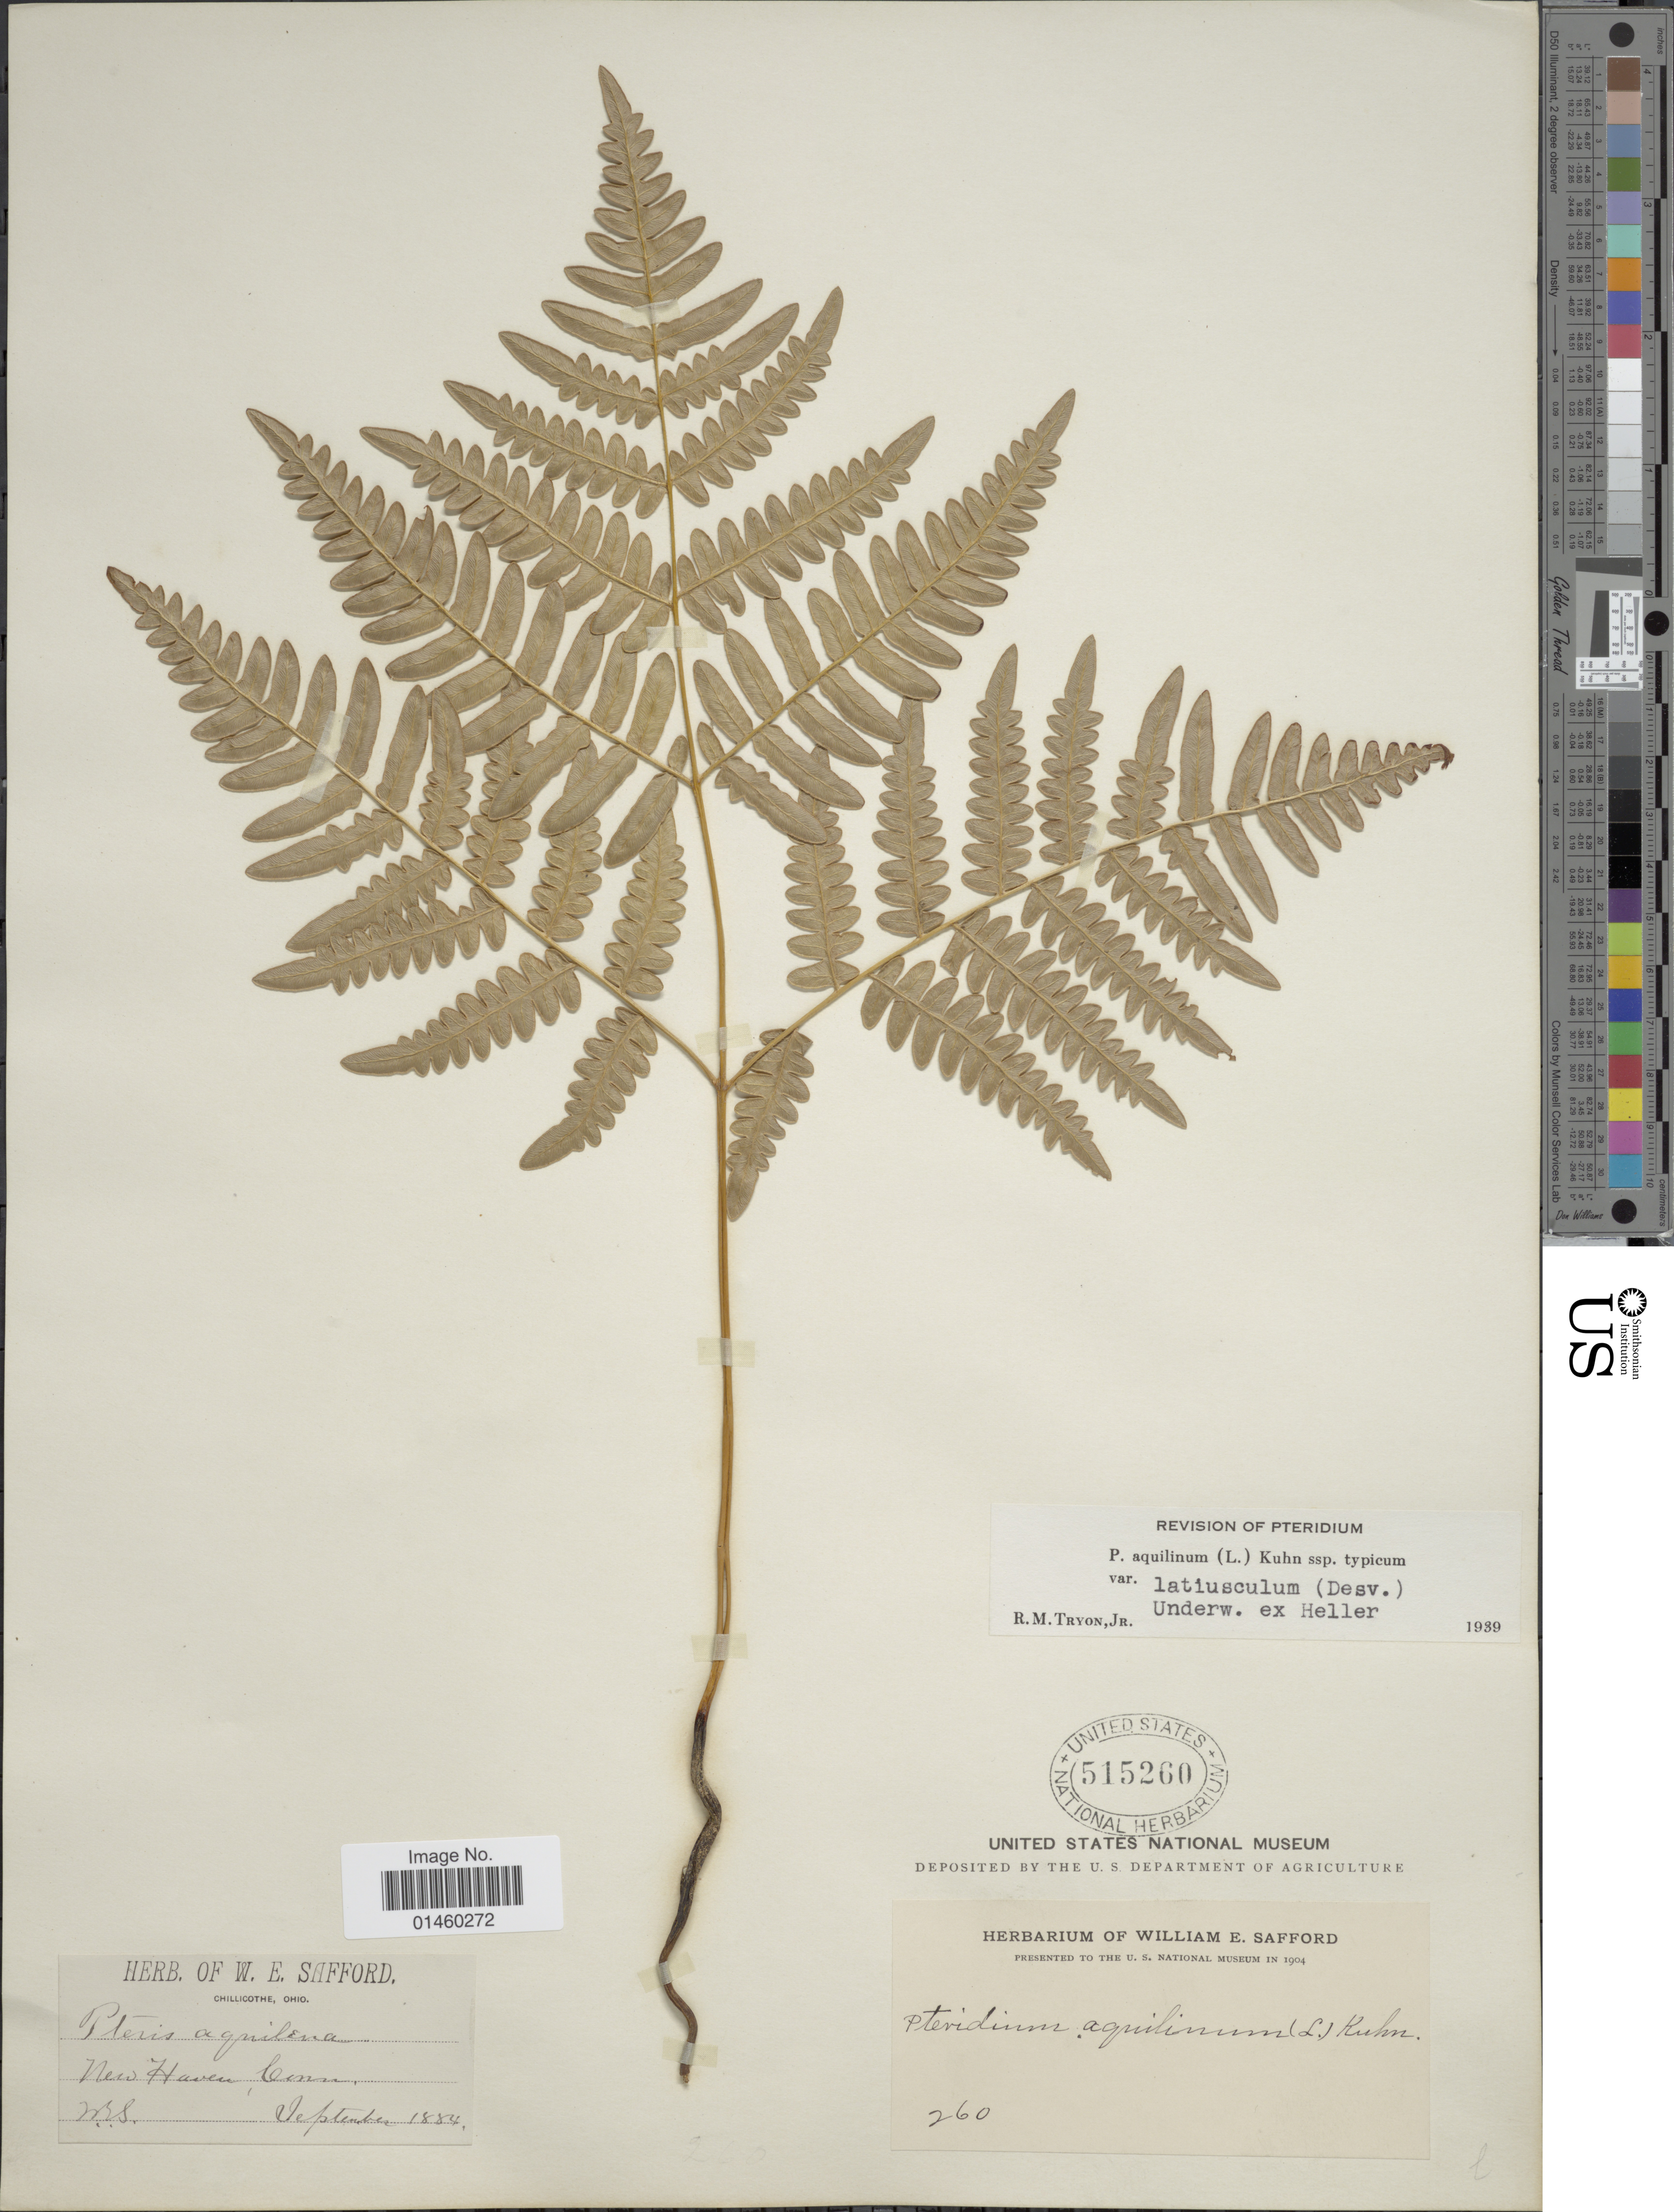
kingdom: Plantae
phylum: Tracheophyta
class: Polypodiopsida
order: Polypodiales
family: Dennstaedtiaceae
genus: Pteridium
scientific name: Pteridium aquilinum var. latiusculum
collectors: W. E. Safford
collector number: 260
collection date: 1884-09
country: United States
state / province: Connecticut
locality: New Haven. Conn.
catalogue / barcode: US 515260